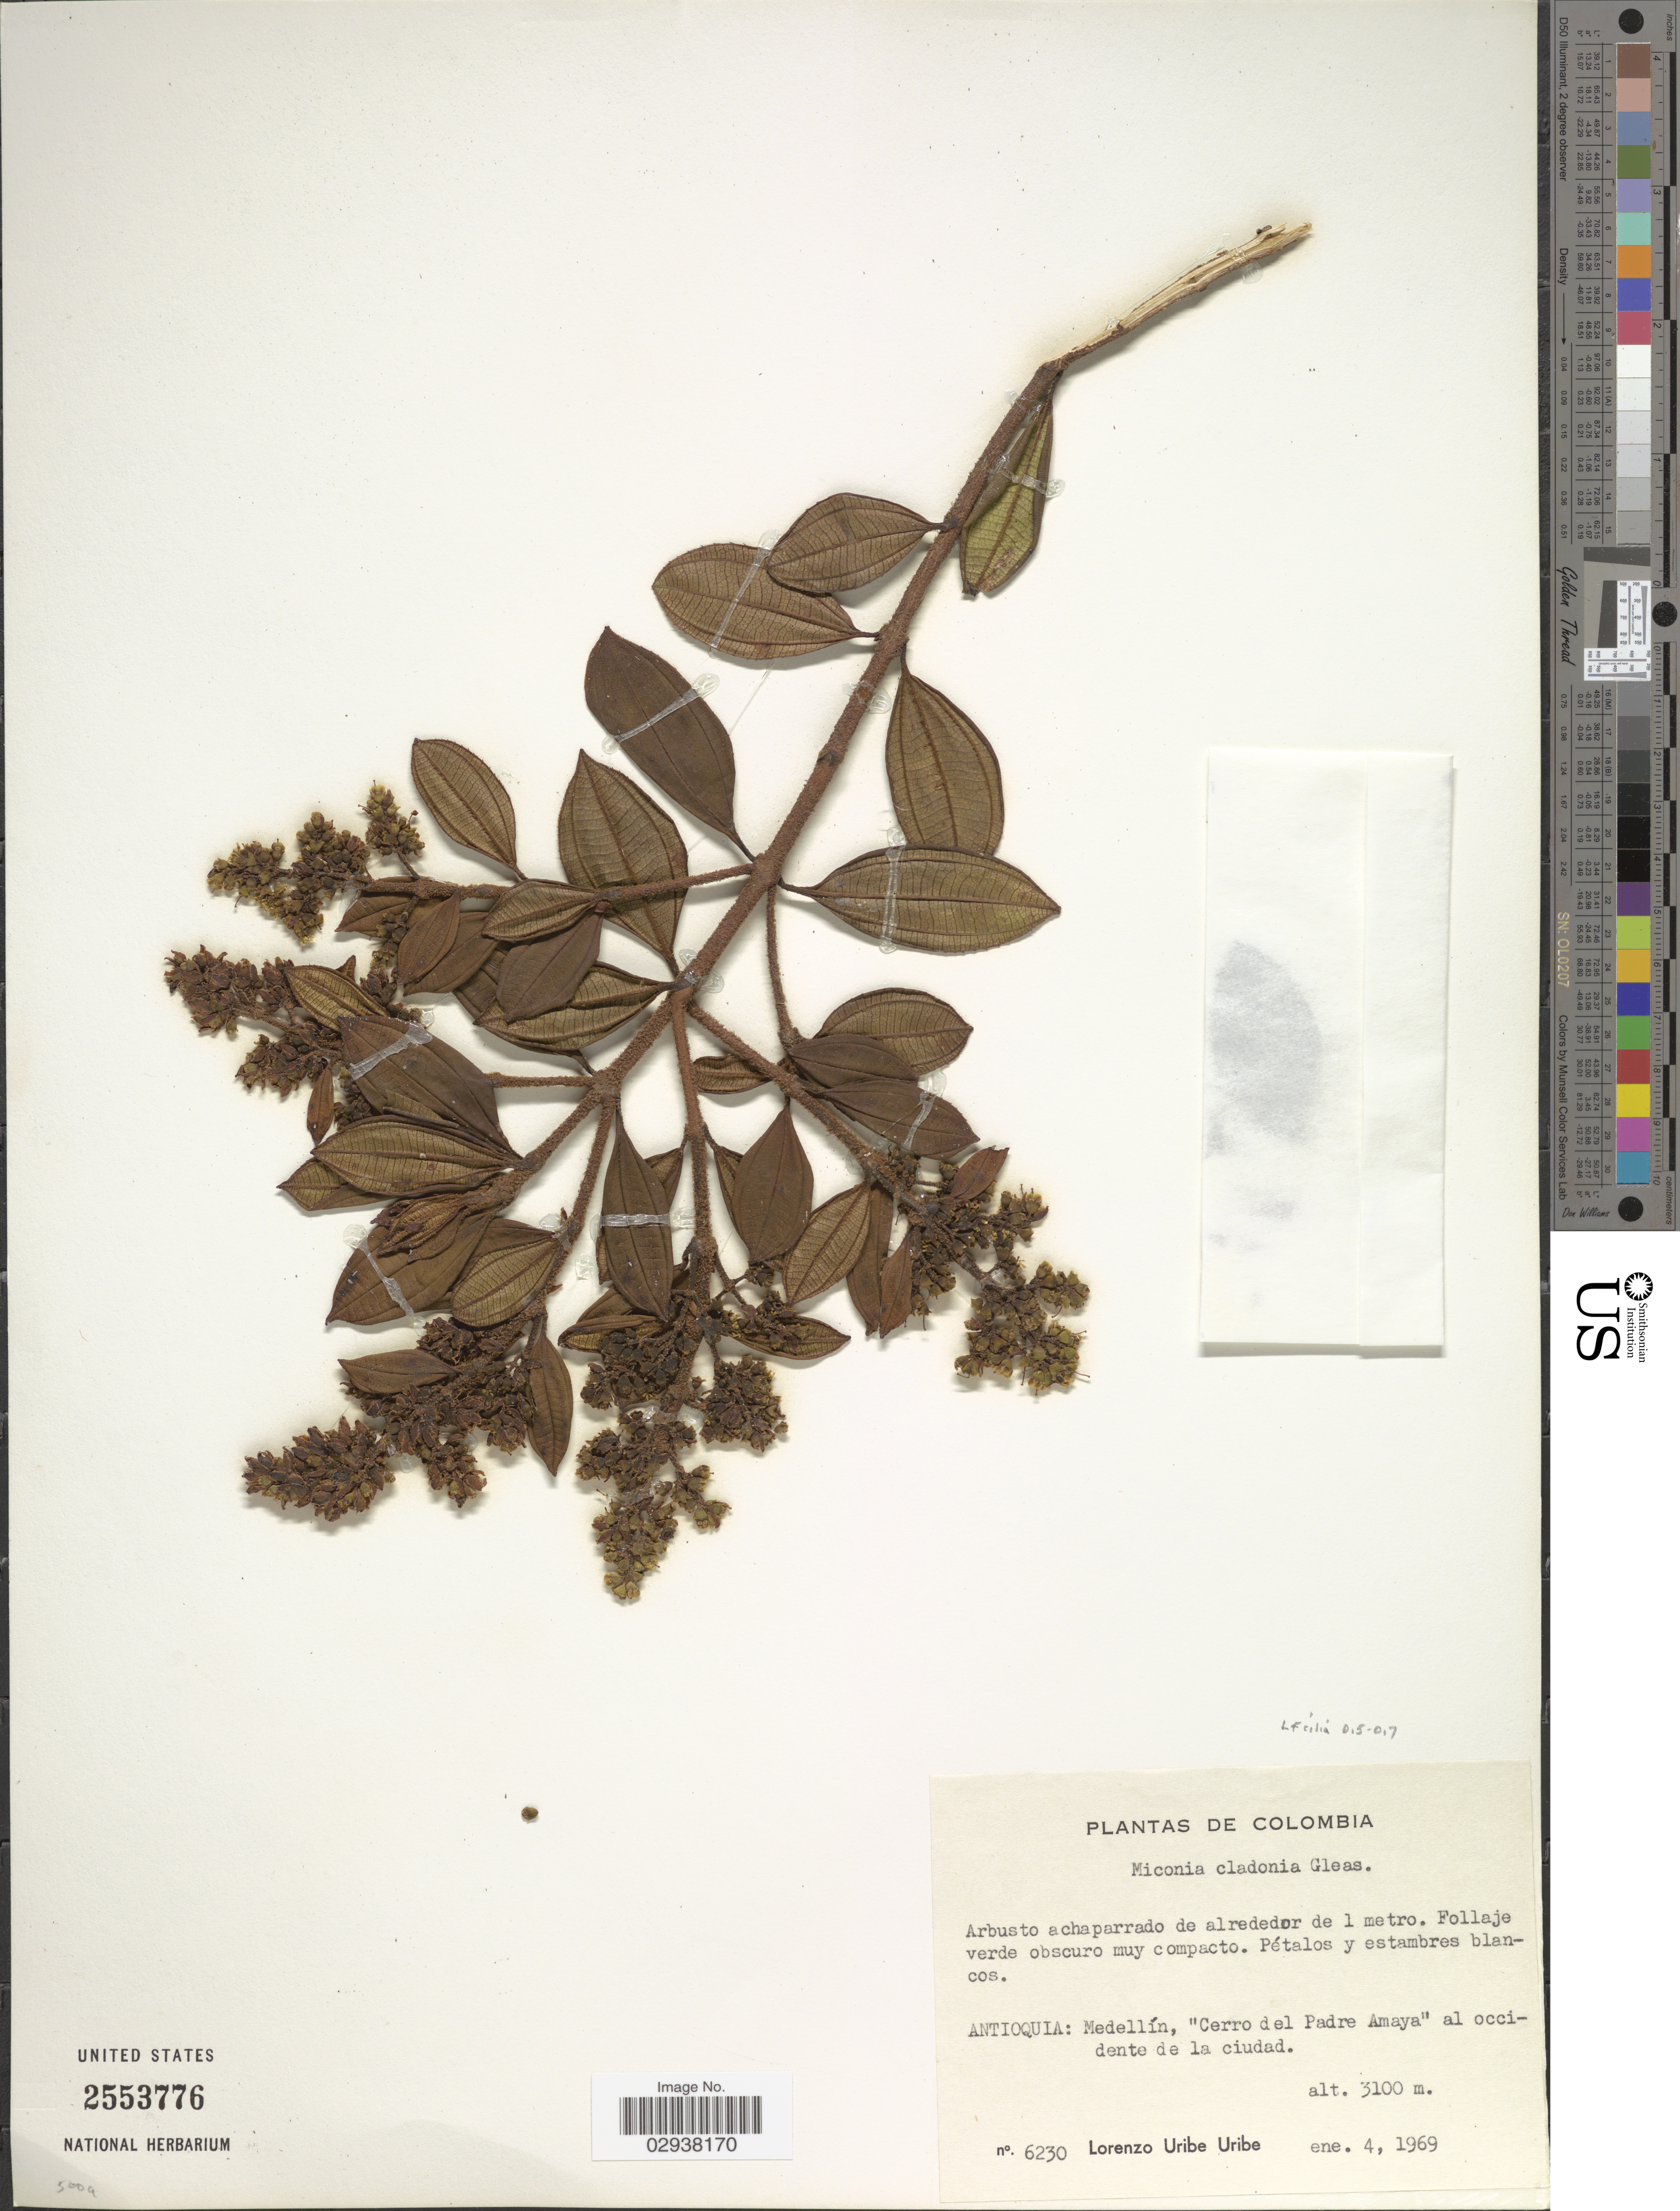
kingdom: Plantae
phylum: Tracheophyta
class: Magnoliopsida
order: Myrtales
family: Melastomataceae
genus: Miconia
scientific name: Miconia cladonia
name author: Gleason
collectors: L. Uribe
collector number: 6230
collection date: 1969-01-04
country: Colombia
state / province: Antioquia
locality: Medellín, "Cerro del Padre Amaya" al occidente de la ciudad.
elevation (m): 3100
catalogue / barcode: US 2553776